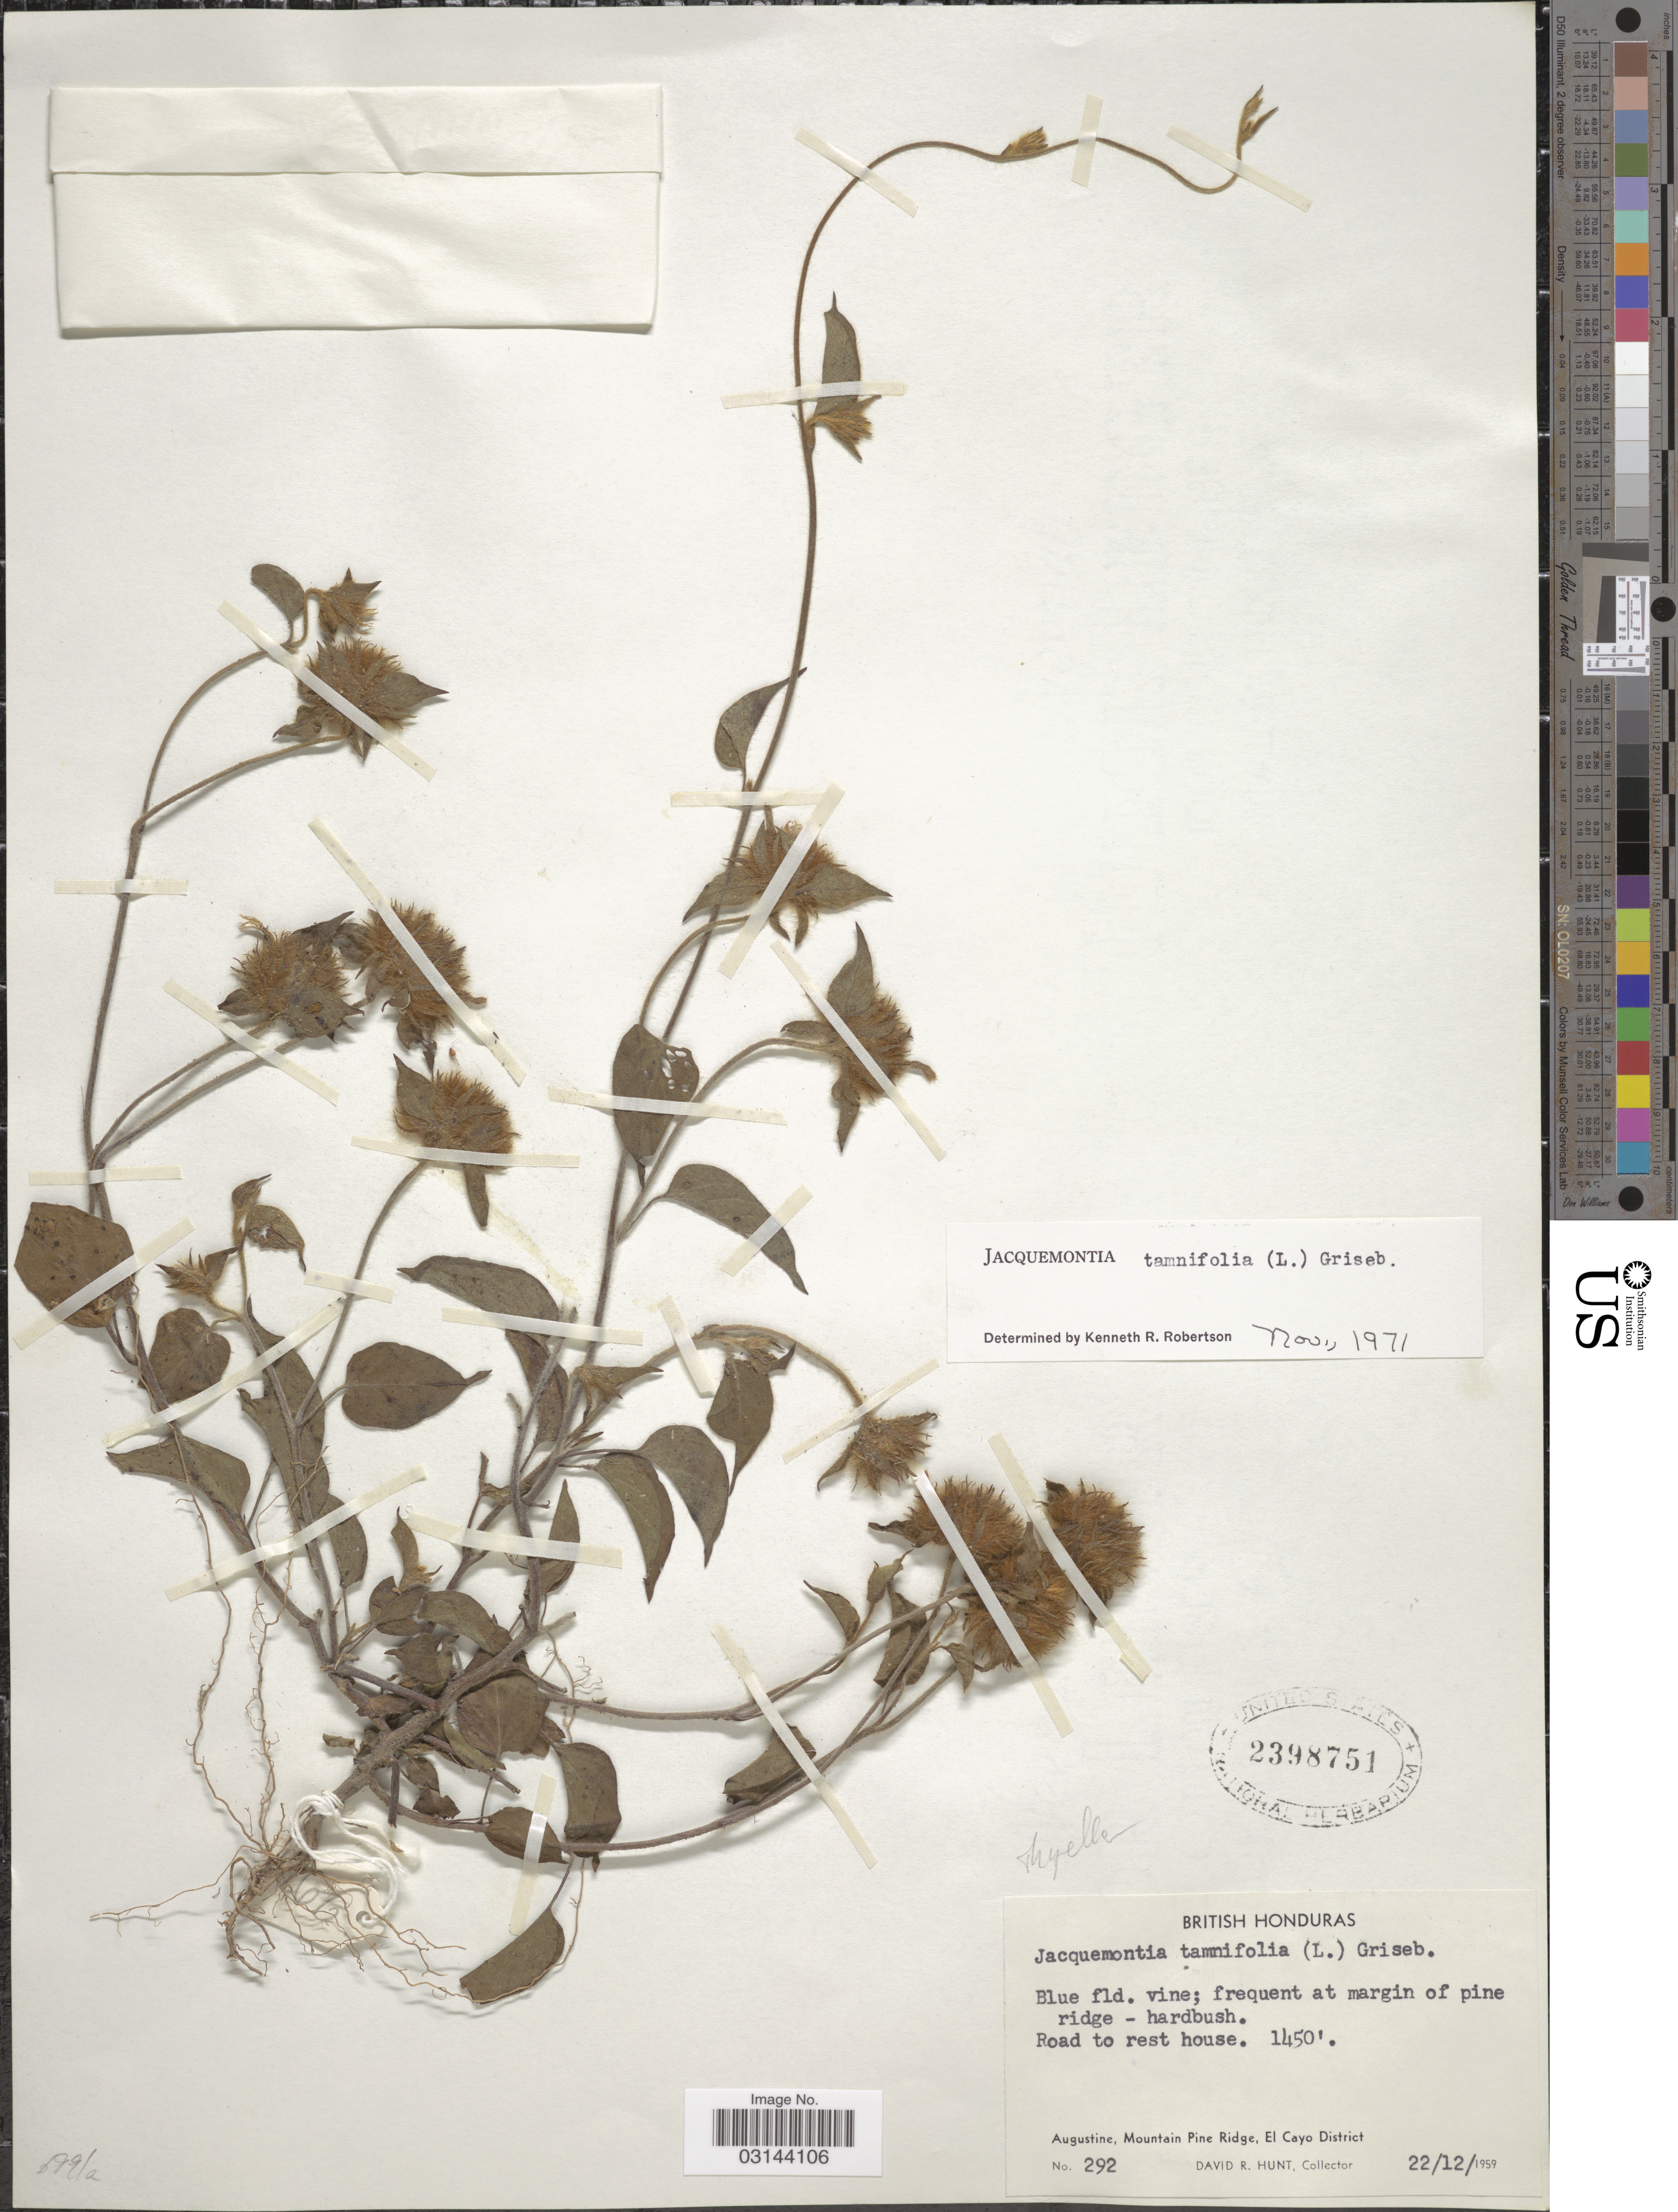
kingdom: Plantae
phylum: Tracheophyta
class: Magnoliopsida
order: Solanales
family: Convolvulaceae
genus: Jacquemontia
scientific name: Jacquemontia tamnifolia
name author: (L.) Griseb.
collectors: D. Hunt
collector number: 292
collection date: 1959-12-22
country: Belize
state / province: Cayo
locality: British Honduras, Road to rest house, Augustine, Mountain Pine Ridge, El Cayo District.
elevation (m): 442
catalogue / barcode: US 2398751